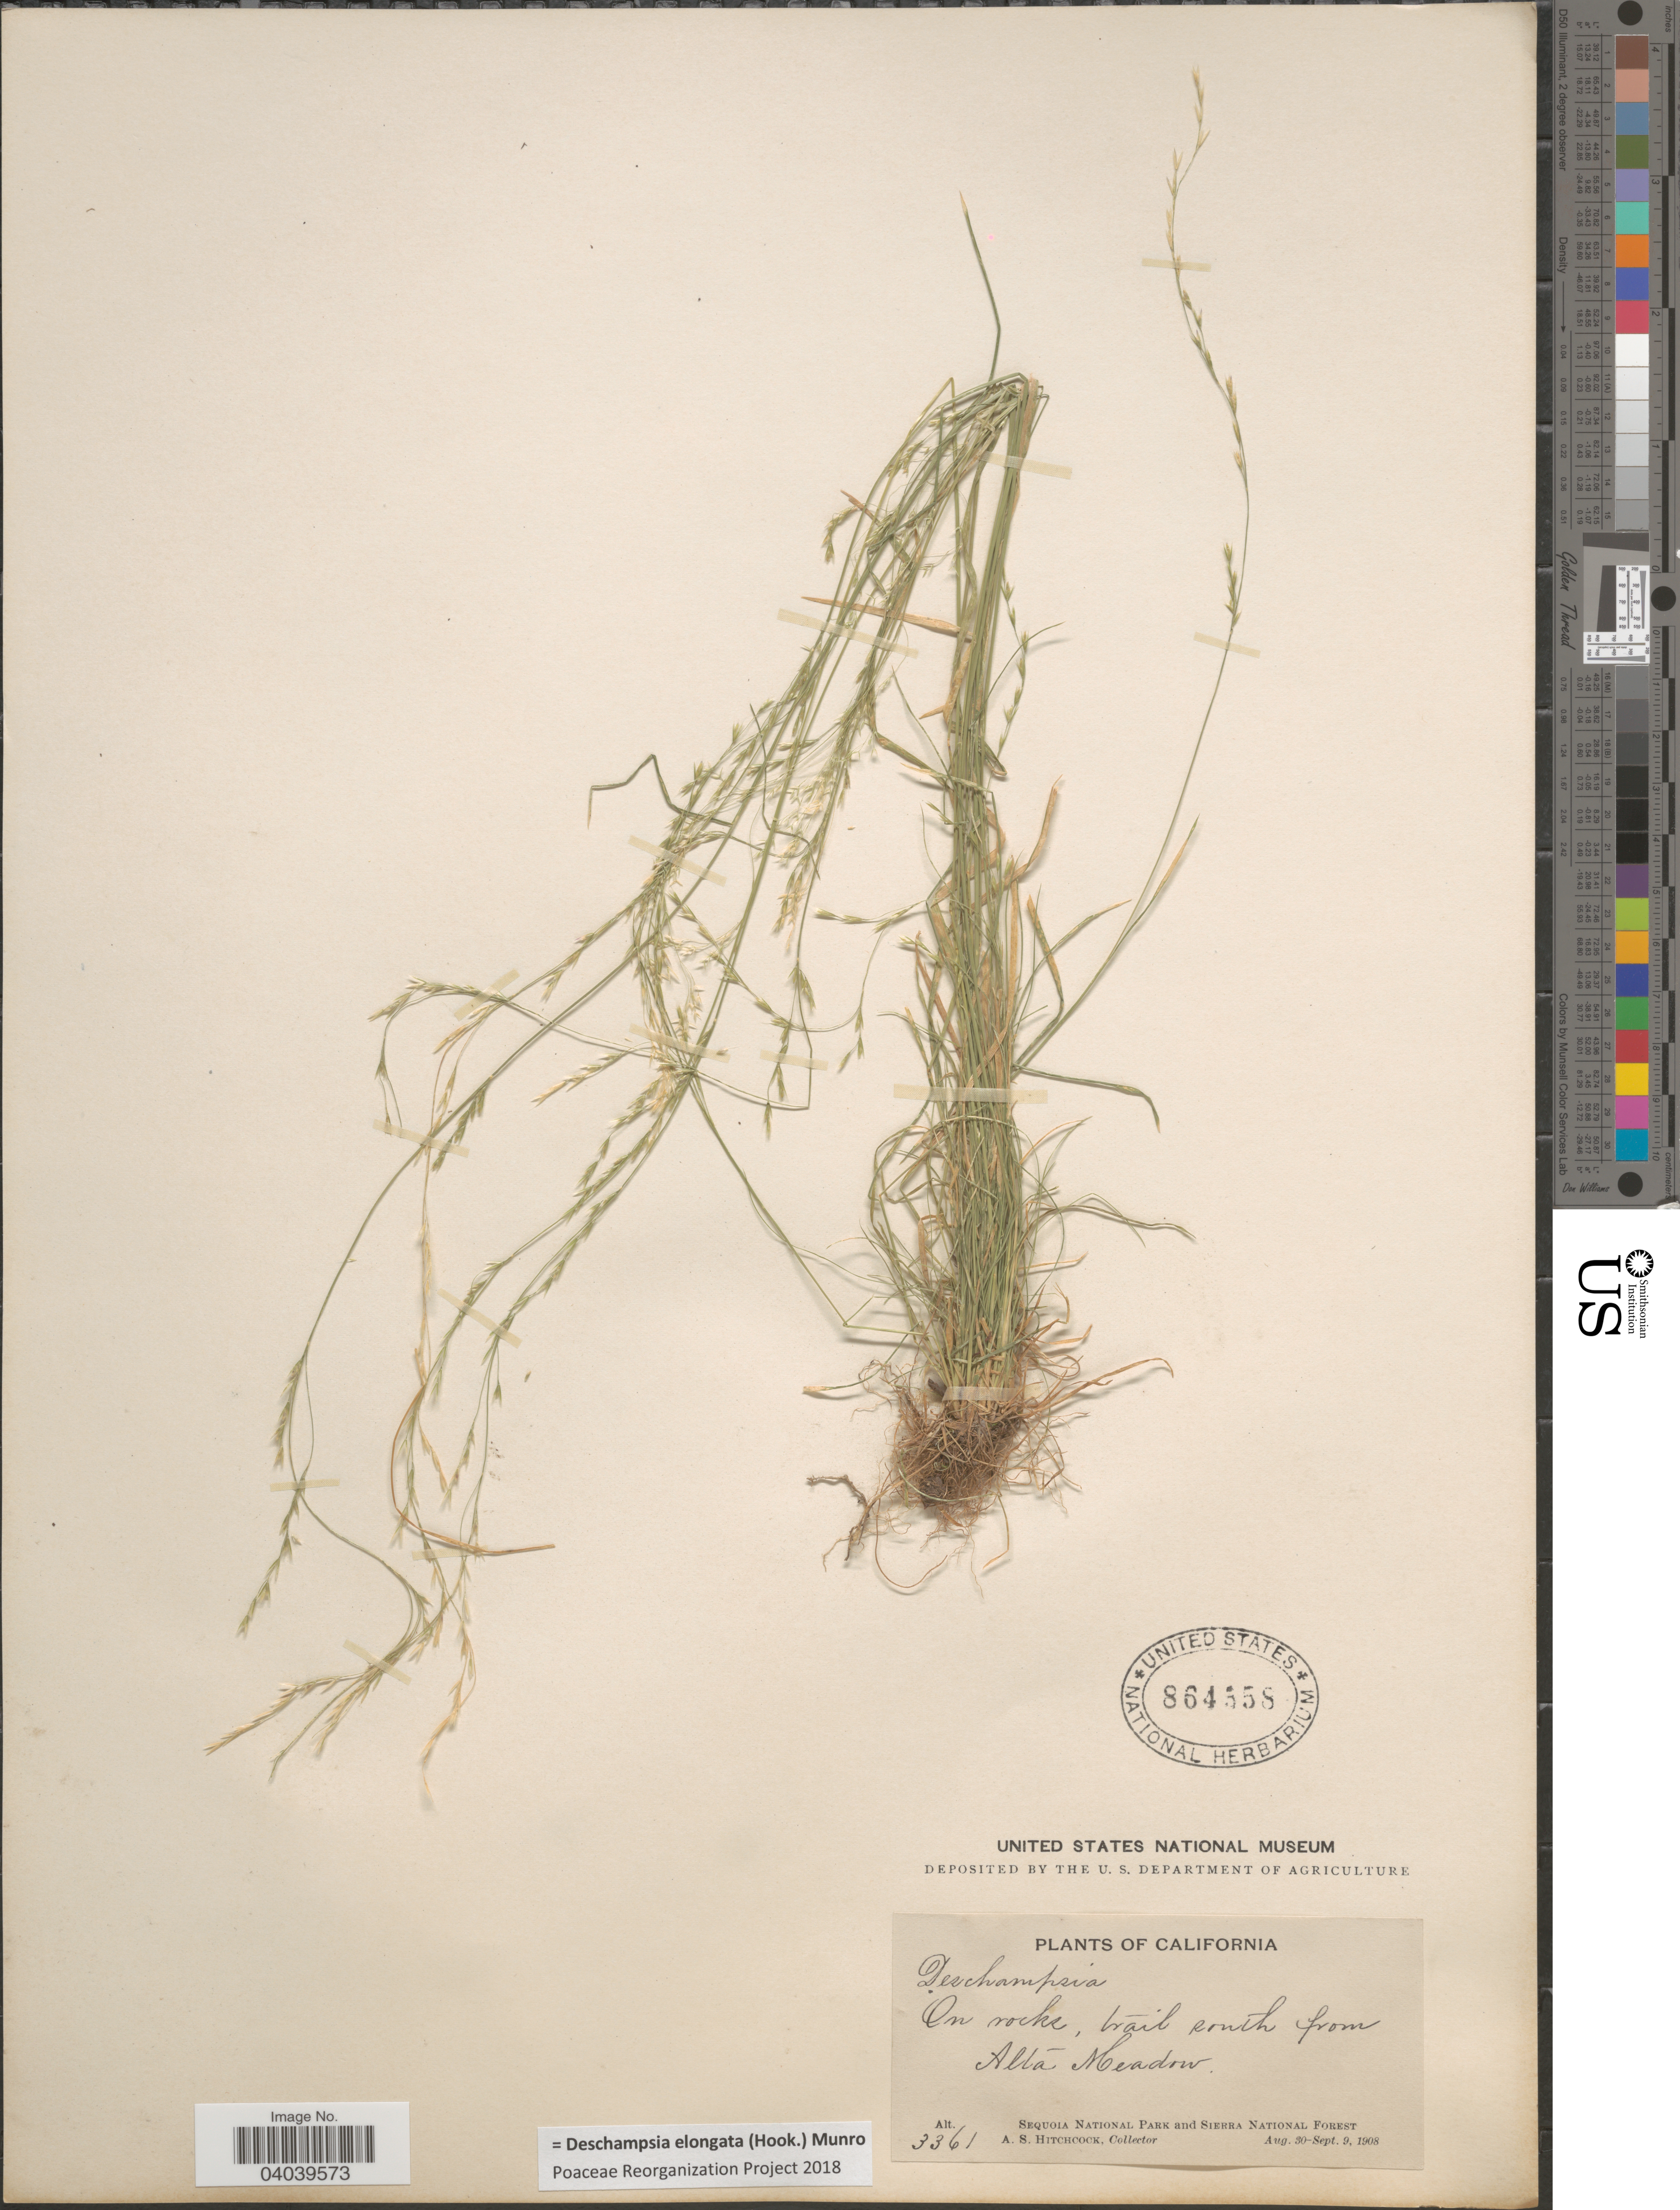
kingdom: Plantae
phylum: Tracheophyta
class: Liliopsida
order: Poales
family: Poaceae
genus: Deschampsia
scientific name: Deschampsia elongata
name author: (Hook.) Munro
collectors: A. S. Hitchcock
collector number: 3361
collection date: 1908-08-30/1908-09-09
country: United States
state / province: California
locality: On rock, trail south from Alta Meadow. Sequoia National Park and Sierra National Forest.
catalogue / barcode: US 864558